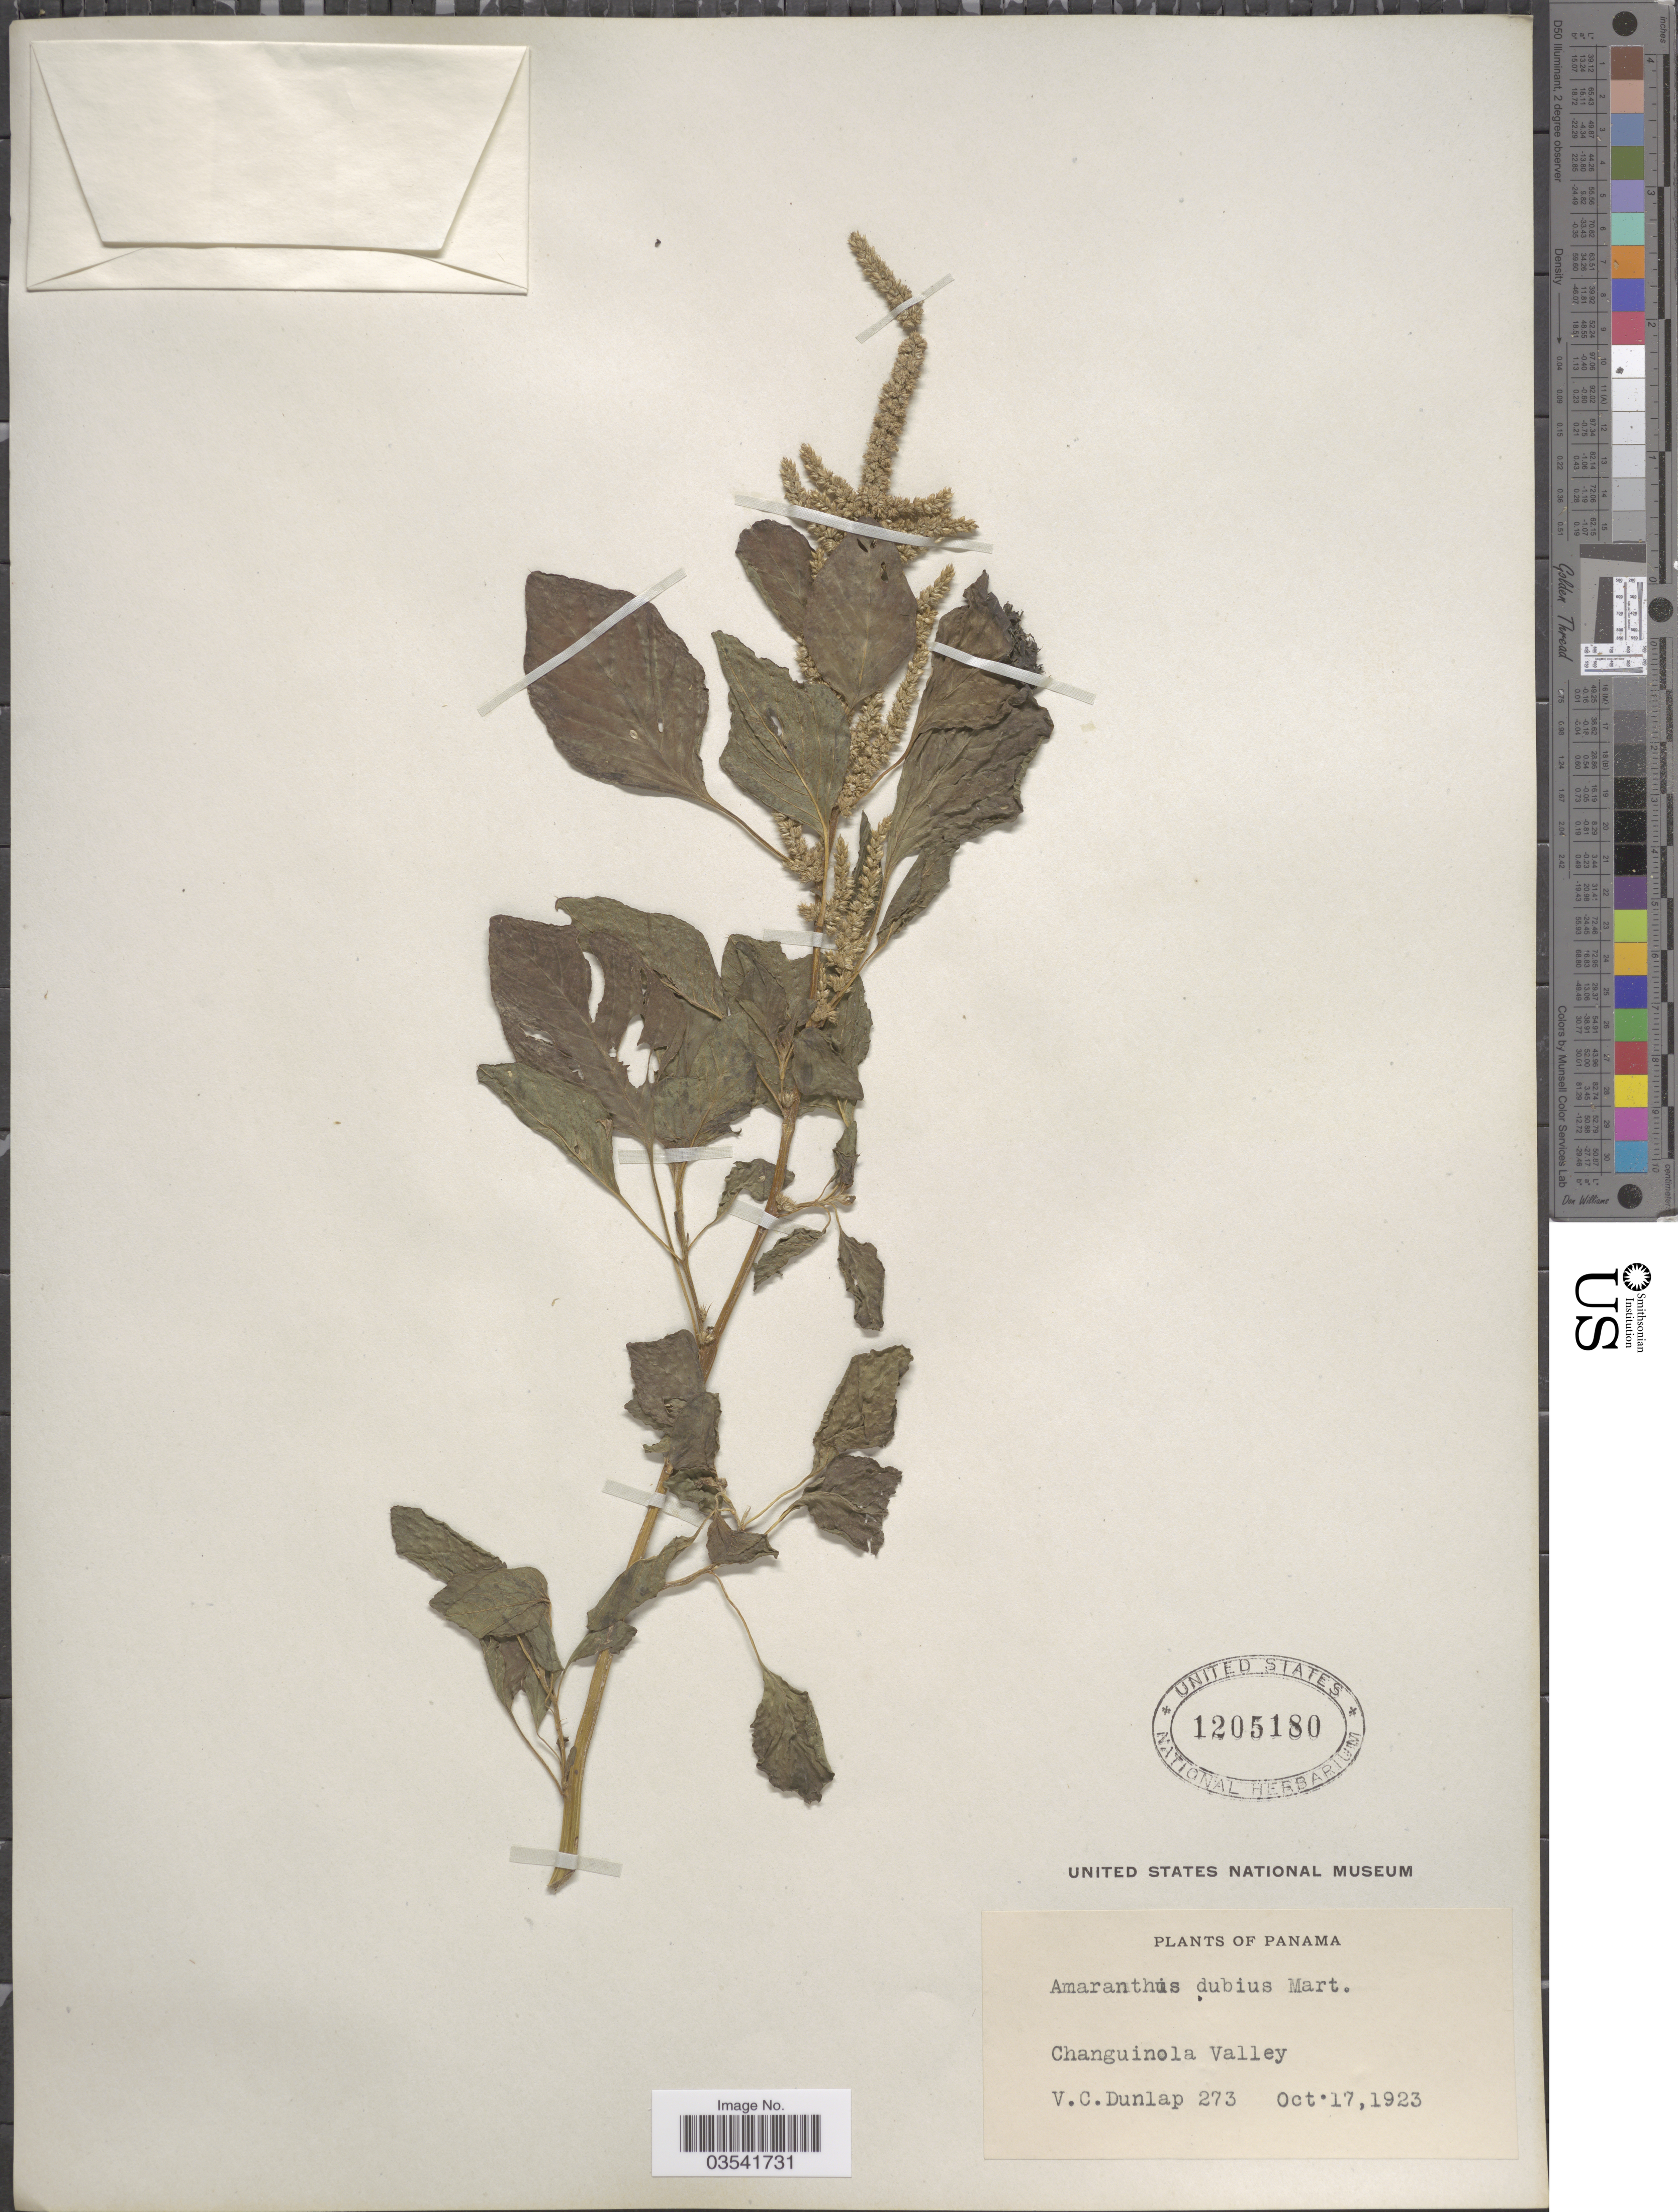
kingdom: Plantae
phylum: Tracheophyta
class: Magnoliopsida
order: Caryophyllales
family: Amaranthaceae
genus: Amaranthus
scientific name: Amaranthus spinosus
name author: L.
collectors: V. C. Dunlap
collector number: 273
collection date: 1923-10-17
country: Panama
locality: Changuinola Valley.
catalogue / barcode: US 1205180